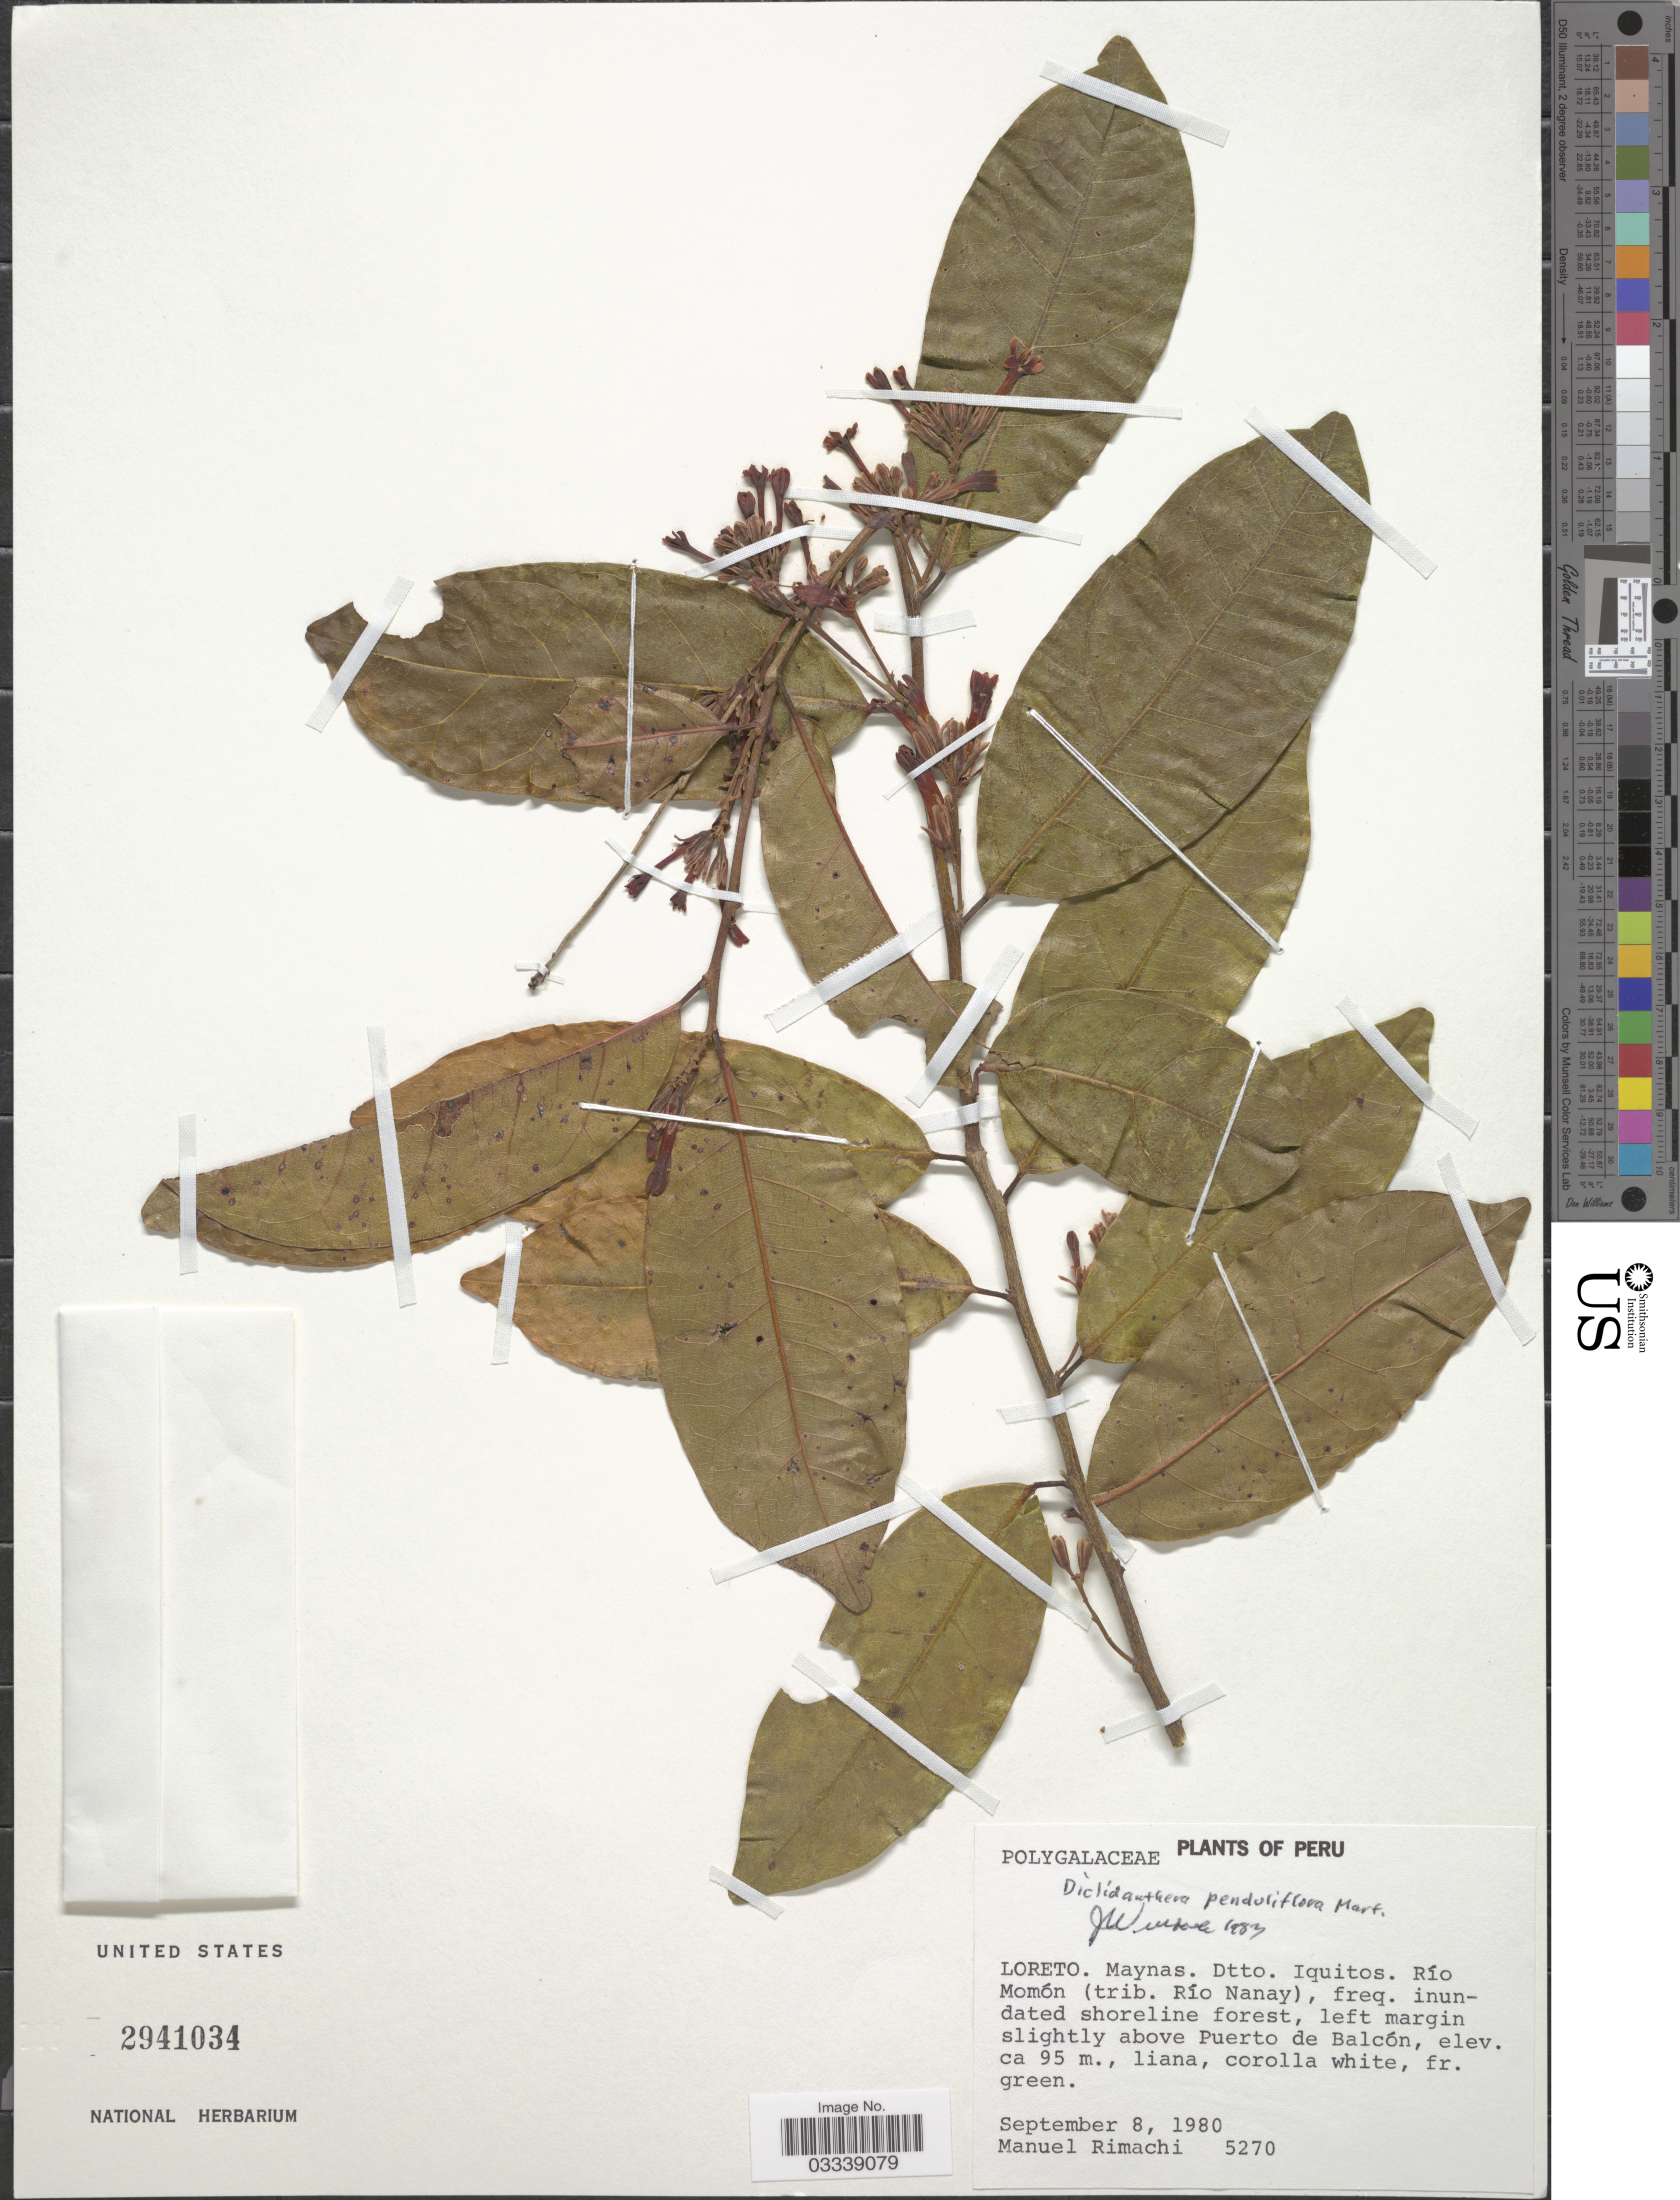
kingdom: Plantae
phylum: Tracheophyta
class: Magnoliopsida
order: Fabales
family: Polygalaceae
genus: Diclidanthera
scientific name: Diclidanthera penduliflora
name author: Mart.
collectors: M. Rimachi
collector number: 5270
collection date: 1980-09-08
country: Peru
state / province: Loreto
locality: Maynas. Dtto. Iquitos. Río Momón (trib. Río Nanay), freq. inundated shoreline forest, left margin slightly above Puerto de Balcón.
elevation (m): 95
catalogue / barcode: US 2941034